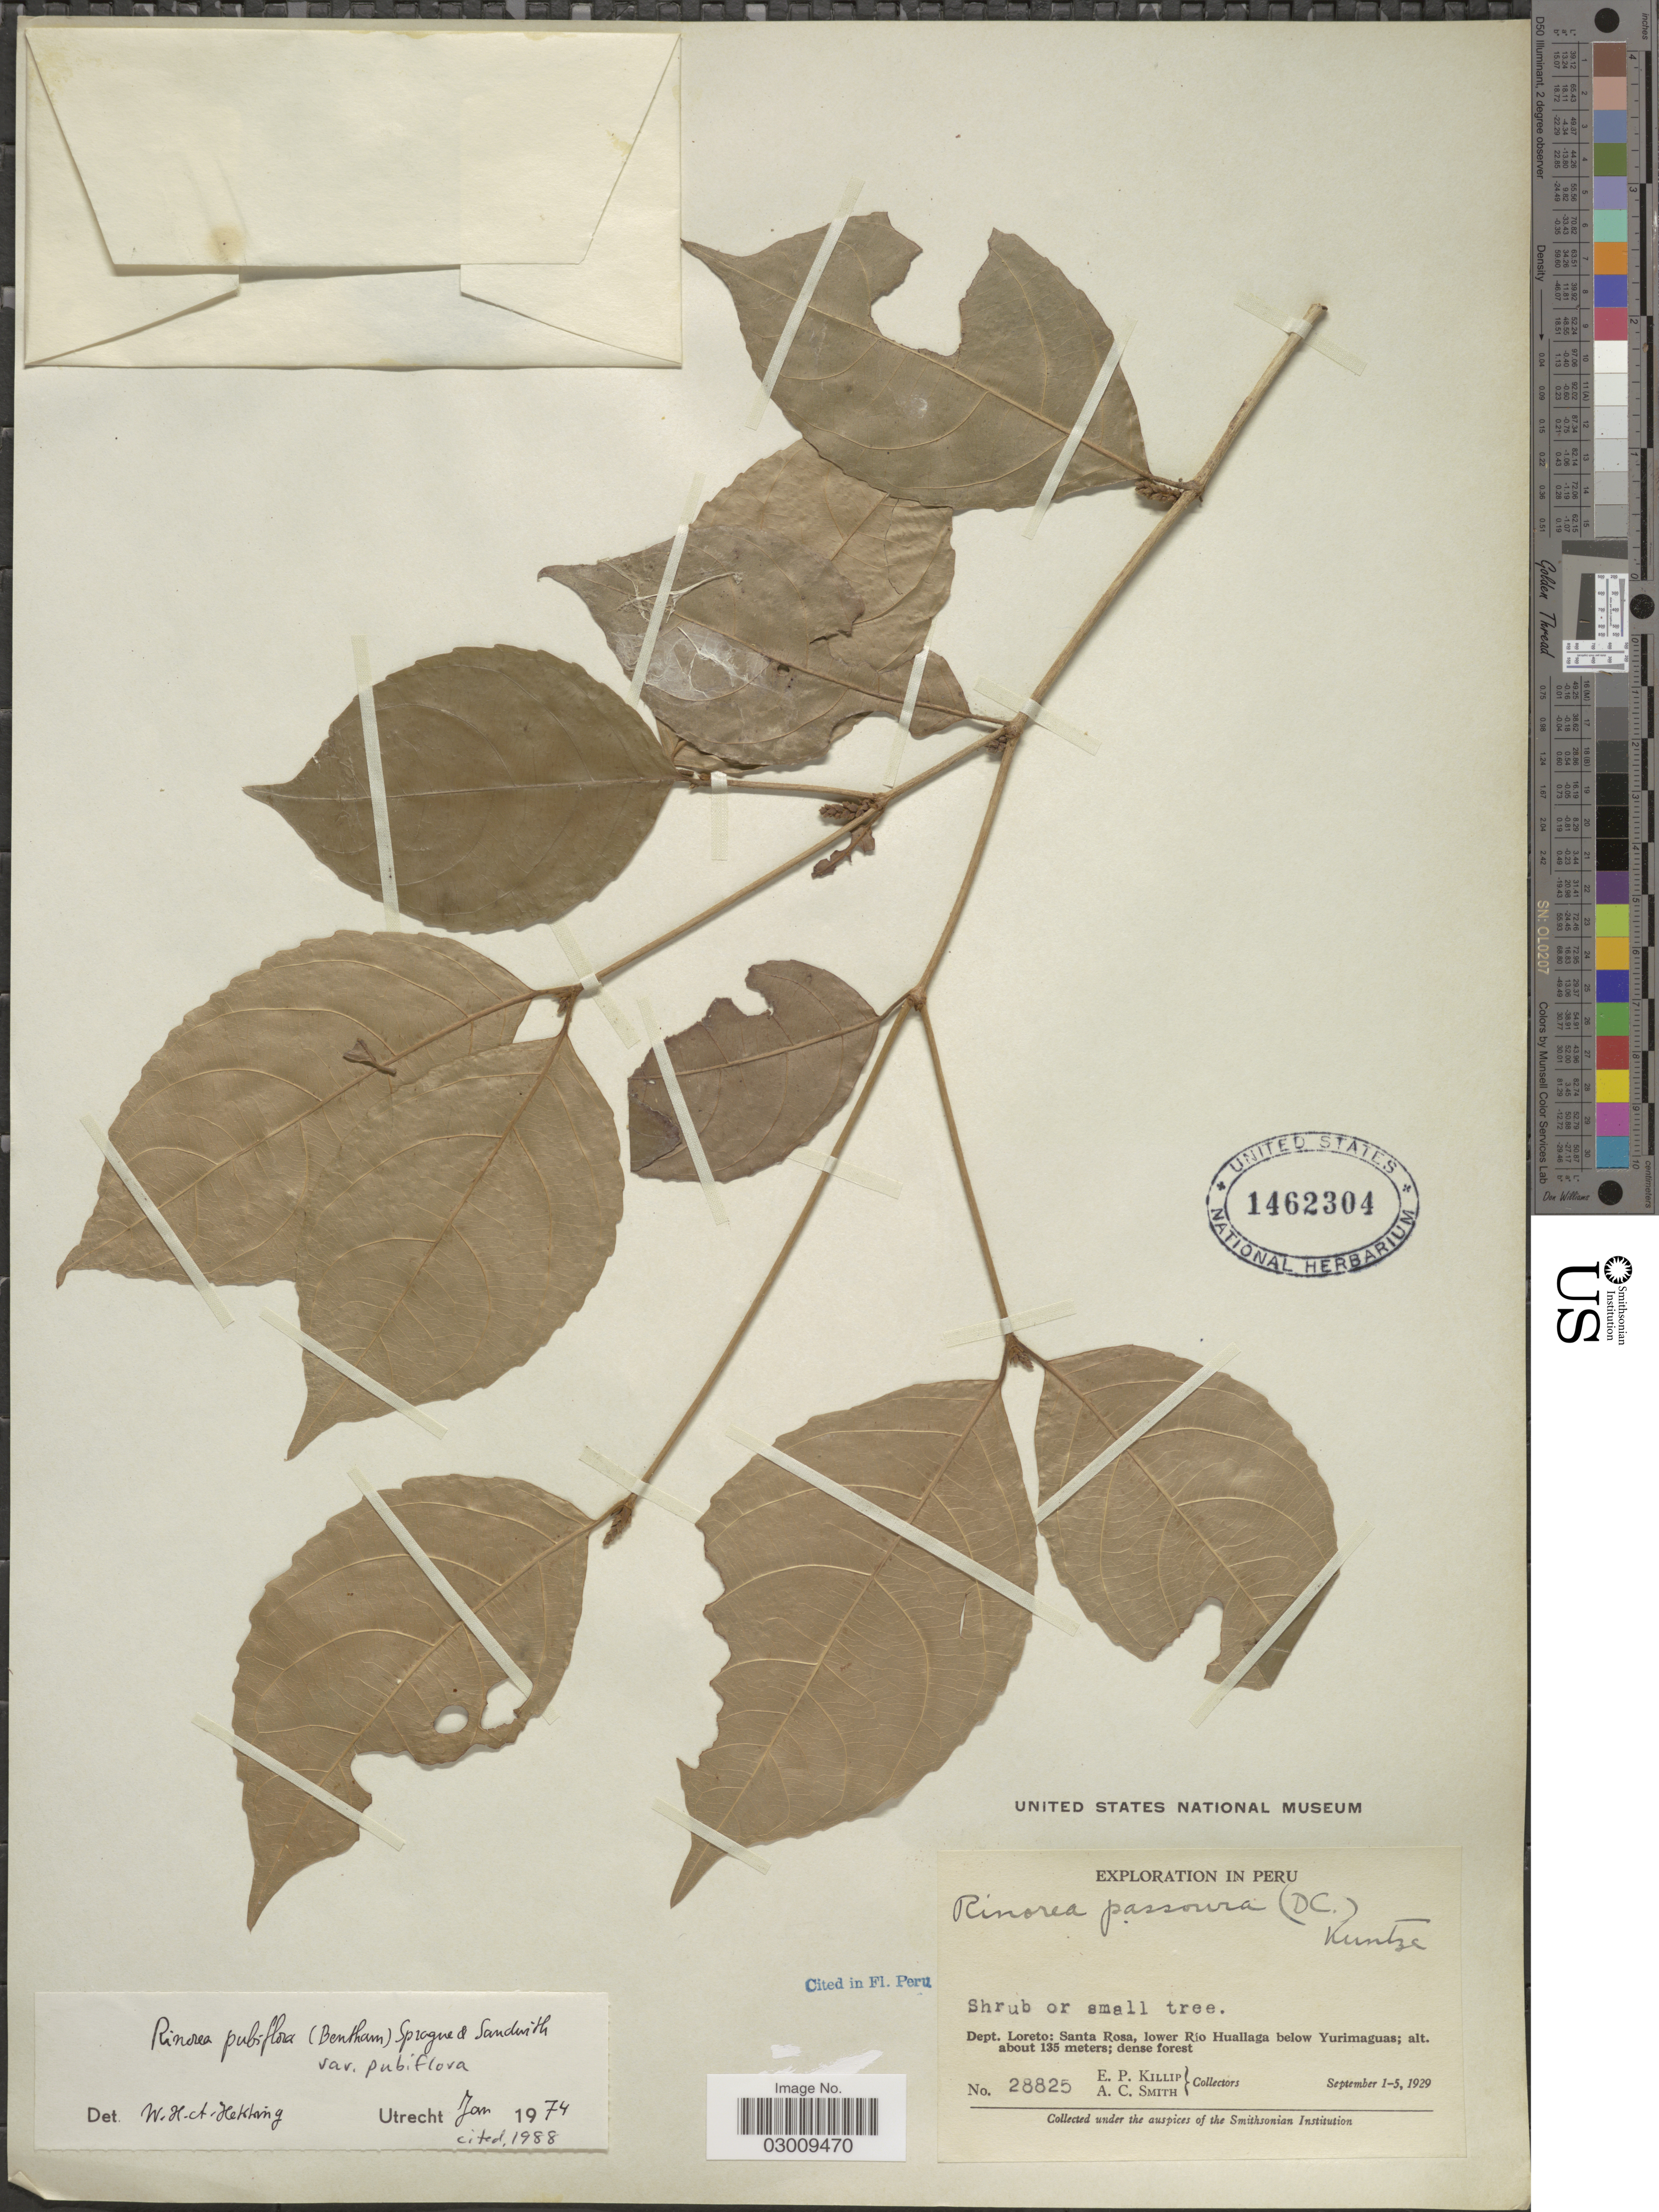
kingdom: Plantae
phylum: Tracheophyta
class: Magnoliopsida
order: Malpighiales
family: Violaceae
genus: Rinorea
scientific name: Rinorea pubiflora var. pubiflora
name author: (Benth.) Sprague & Sandwith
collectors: E. P. Killip & A. C. Smith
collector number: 28825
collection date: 1929-09-01/1929-09-05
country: Peru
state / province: Loreto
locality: Dept. Loreto: Santa Rosa, lower Río Huallaga below Yurimaguas.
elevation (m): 135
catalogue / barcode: US 1462304